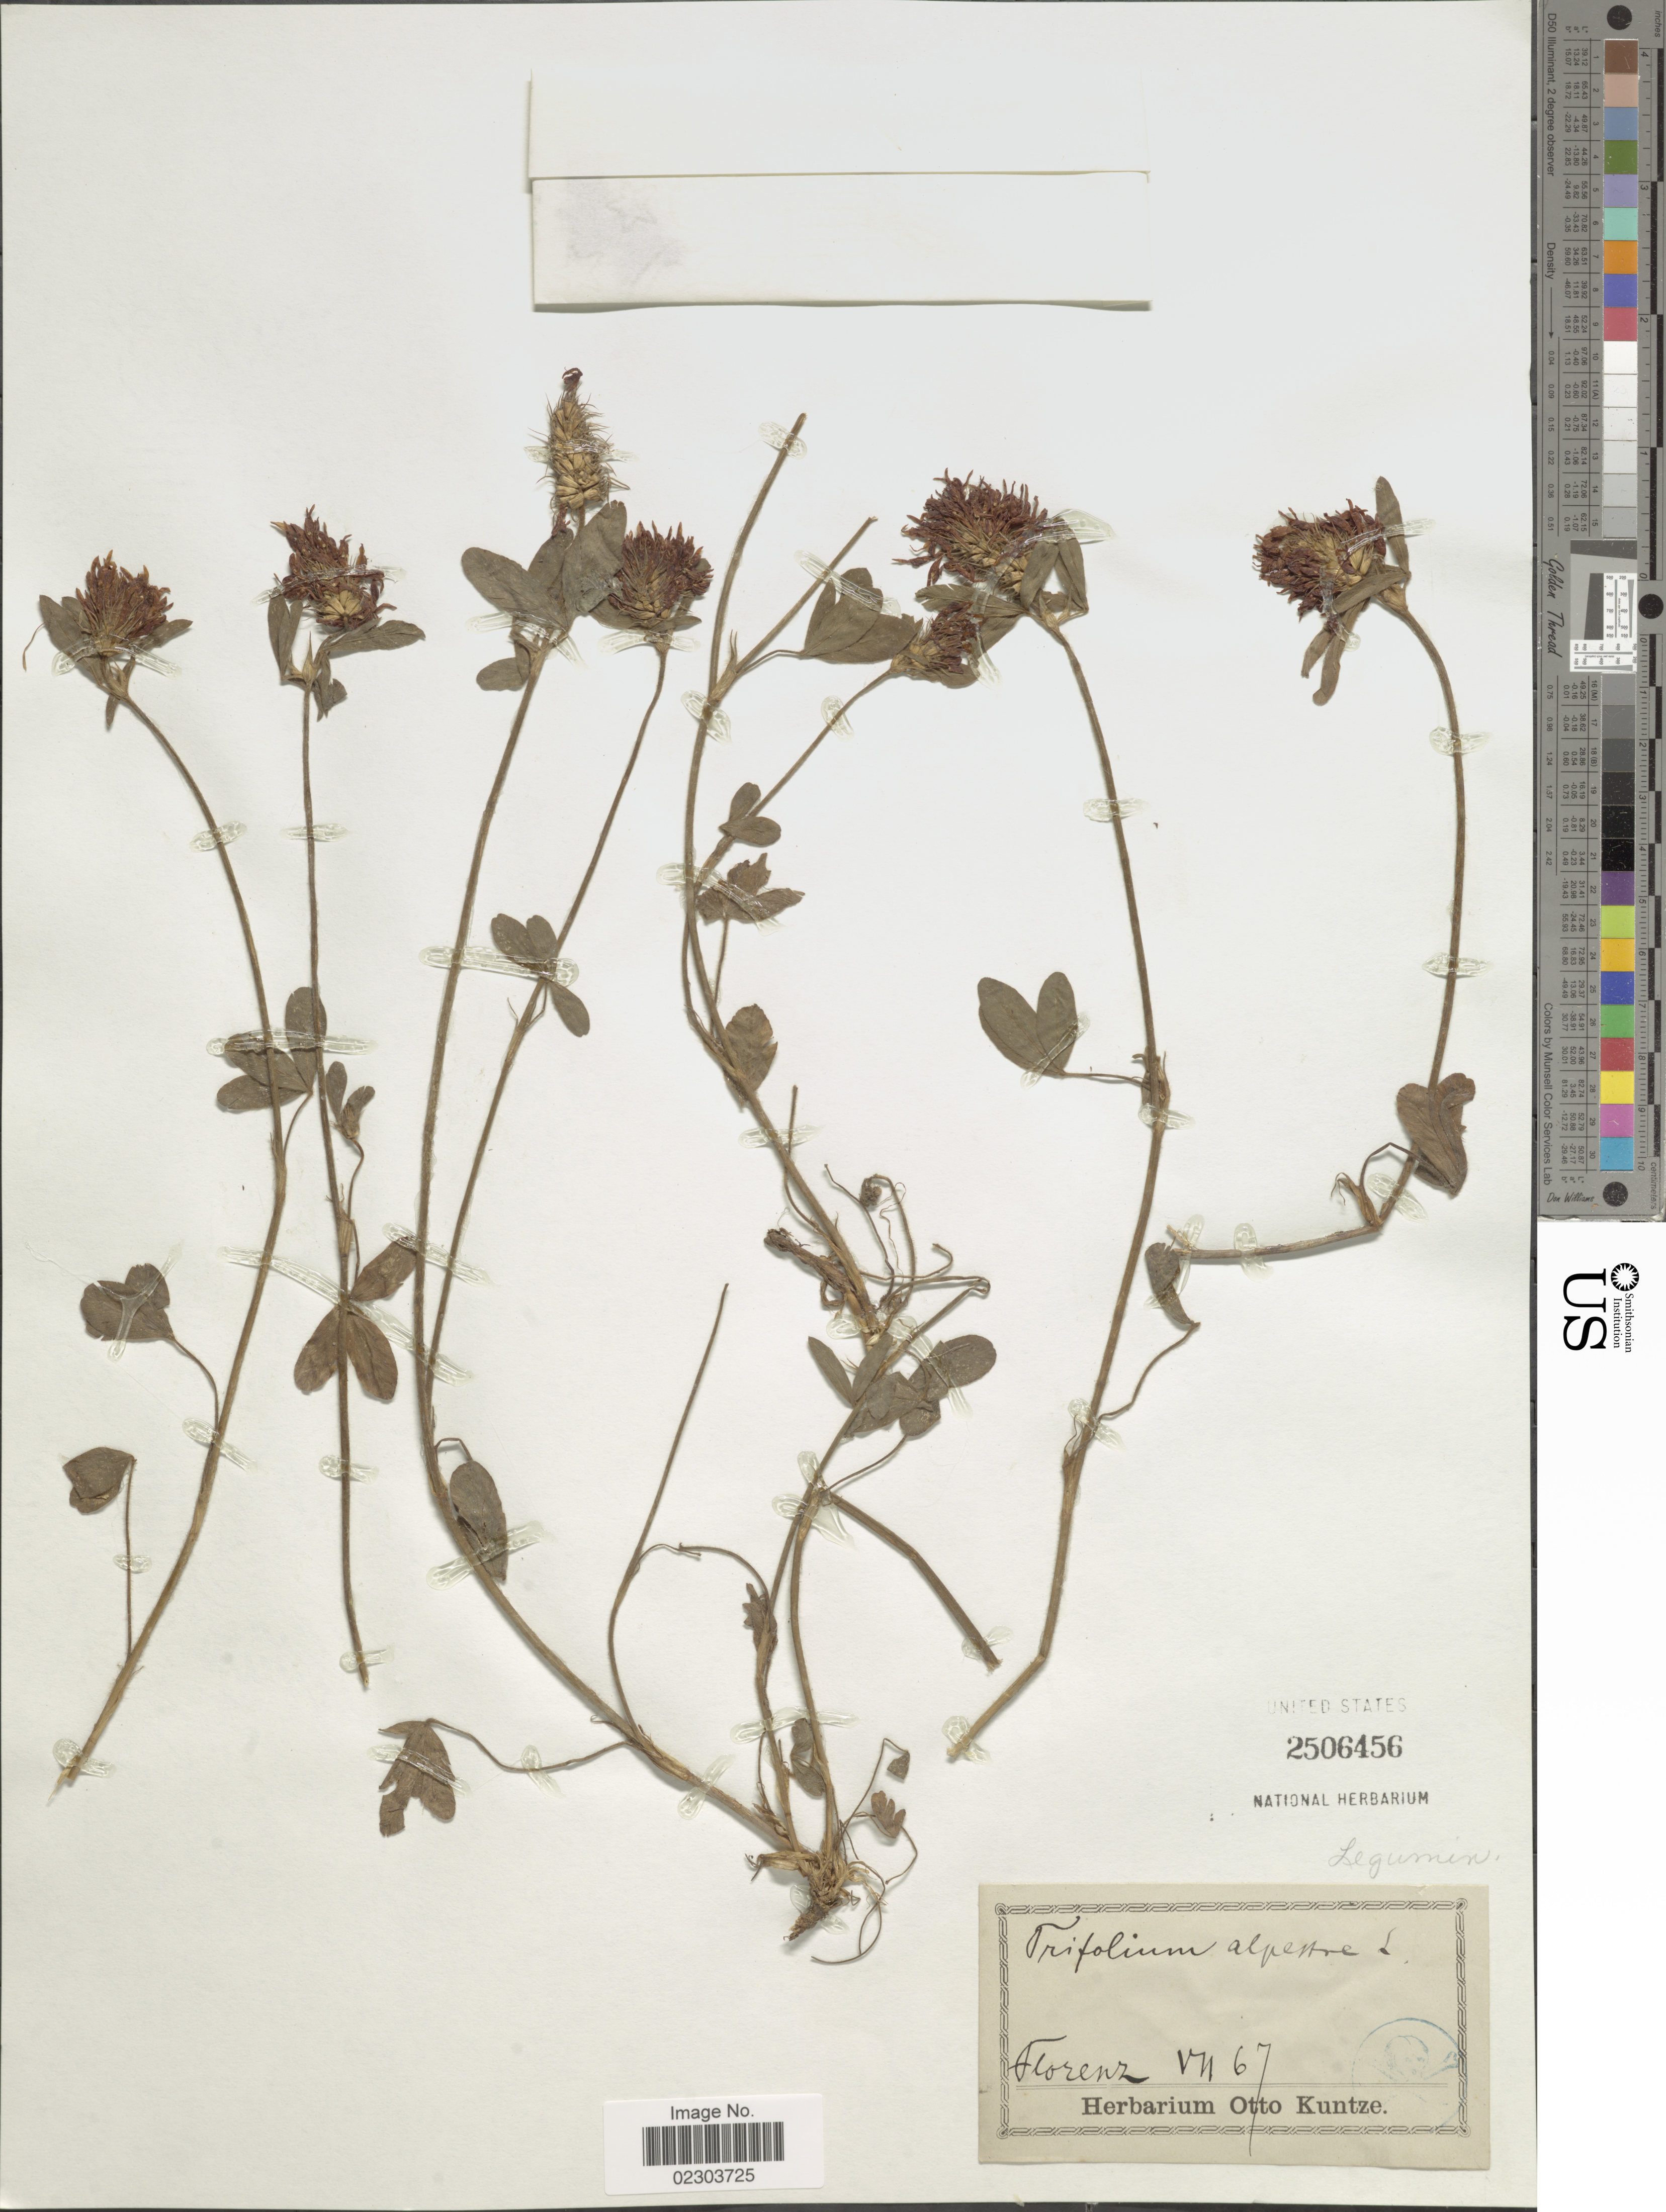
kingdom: Plantae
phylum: Tracheophyta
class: Magnoliopsida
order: Fabales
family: Fabaceae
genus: Trifolium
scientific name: Trifolium alpestre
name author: L.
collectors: ex herb. Otto Kuntze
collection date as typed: Transcribed d/m/y: /7/67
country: Italy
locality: Florenz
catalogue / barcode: US 2506456